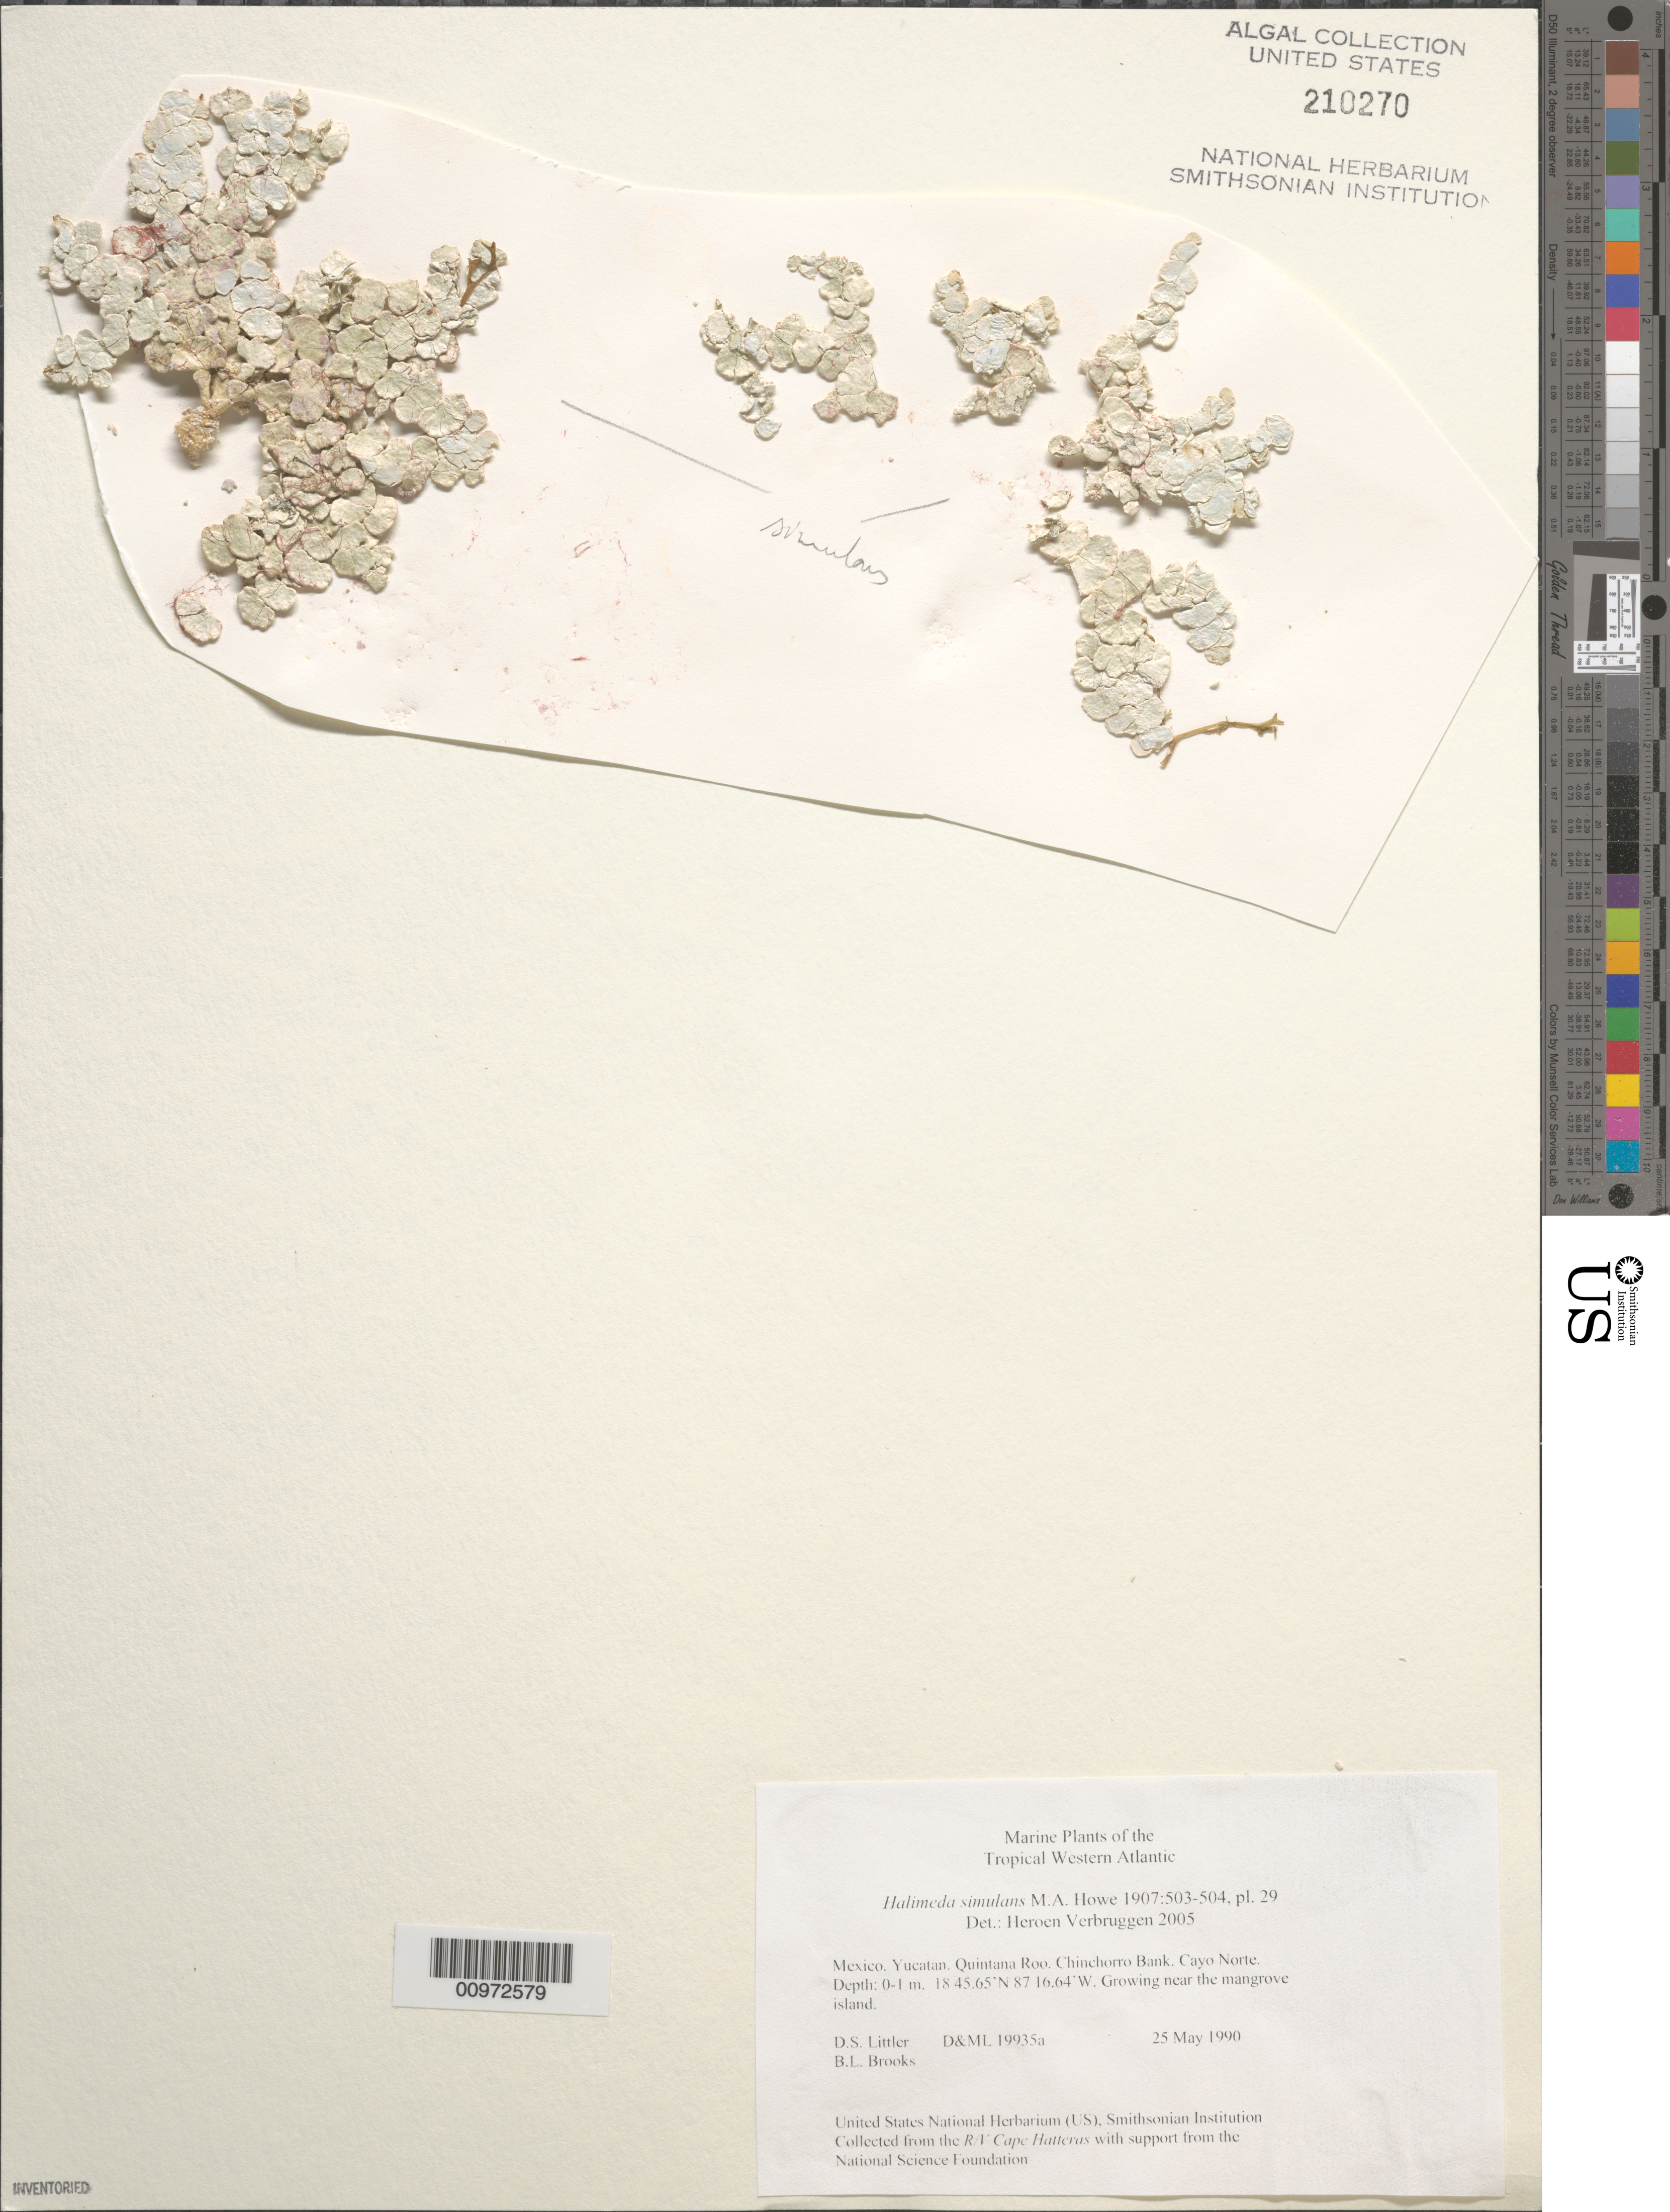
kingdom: Plantae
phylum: Chlorophyta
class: Ulvophyceae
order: Bryopsidales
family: Halimedaceae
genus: Halimeda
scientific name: Halimeda simulans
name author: M. Howe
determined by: Verbruggen, H.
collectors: D. S. Littler & B. Brooks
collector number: D&ML 19935a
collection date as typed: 25 May 1990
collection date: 1990-05-25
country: Mexico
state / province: Quintana Roo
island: Cayo Norte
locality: Chinchorro Bank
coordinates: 18 45.65'N, 87 16.64'W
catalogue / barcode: US 210270